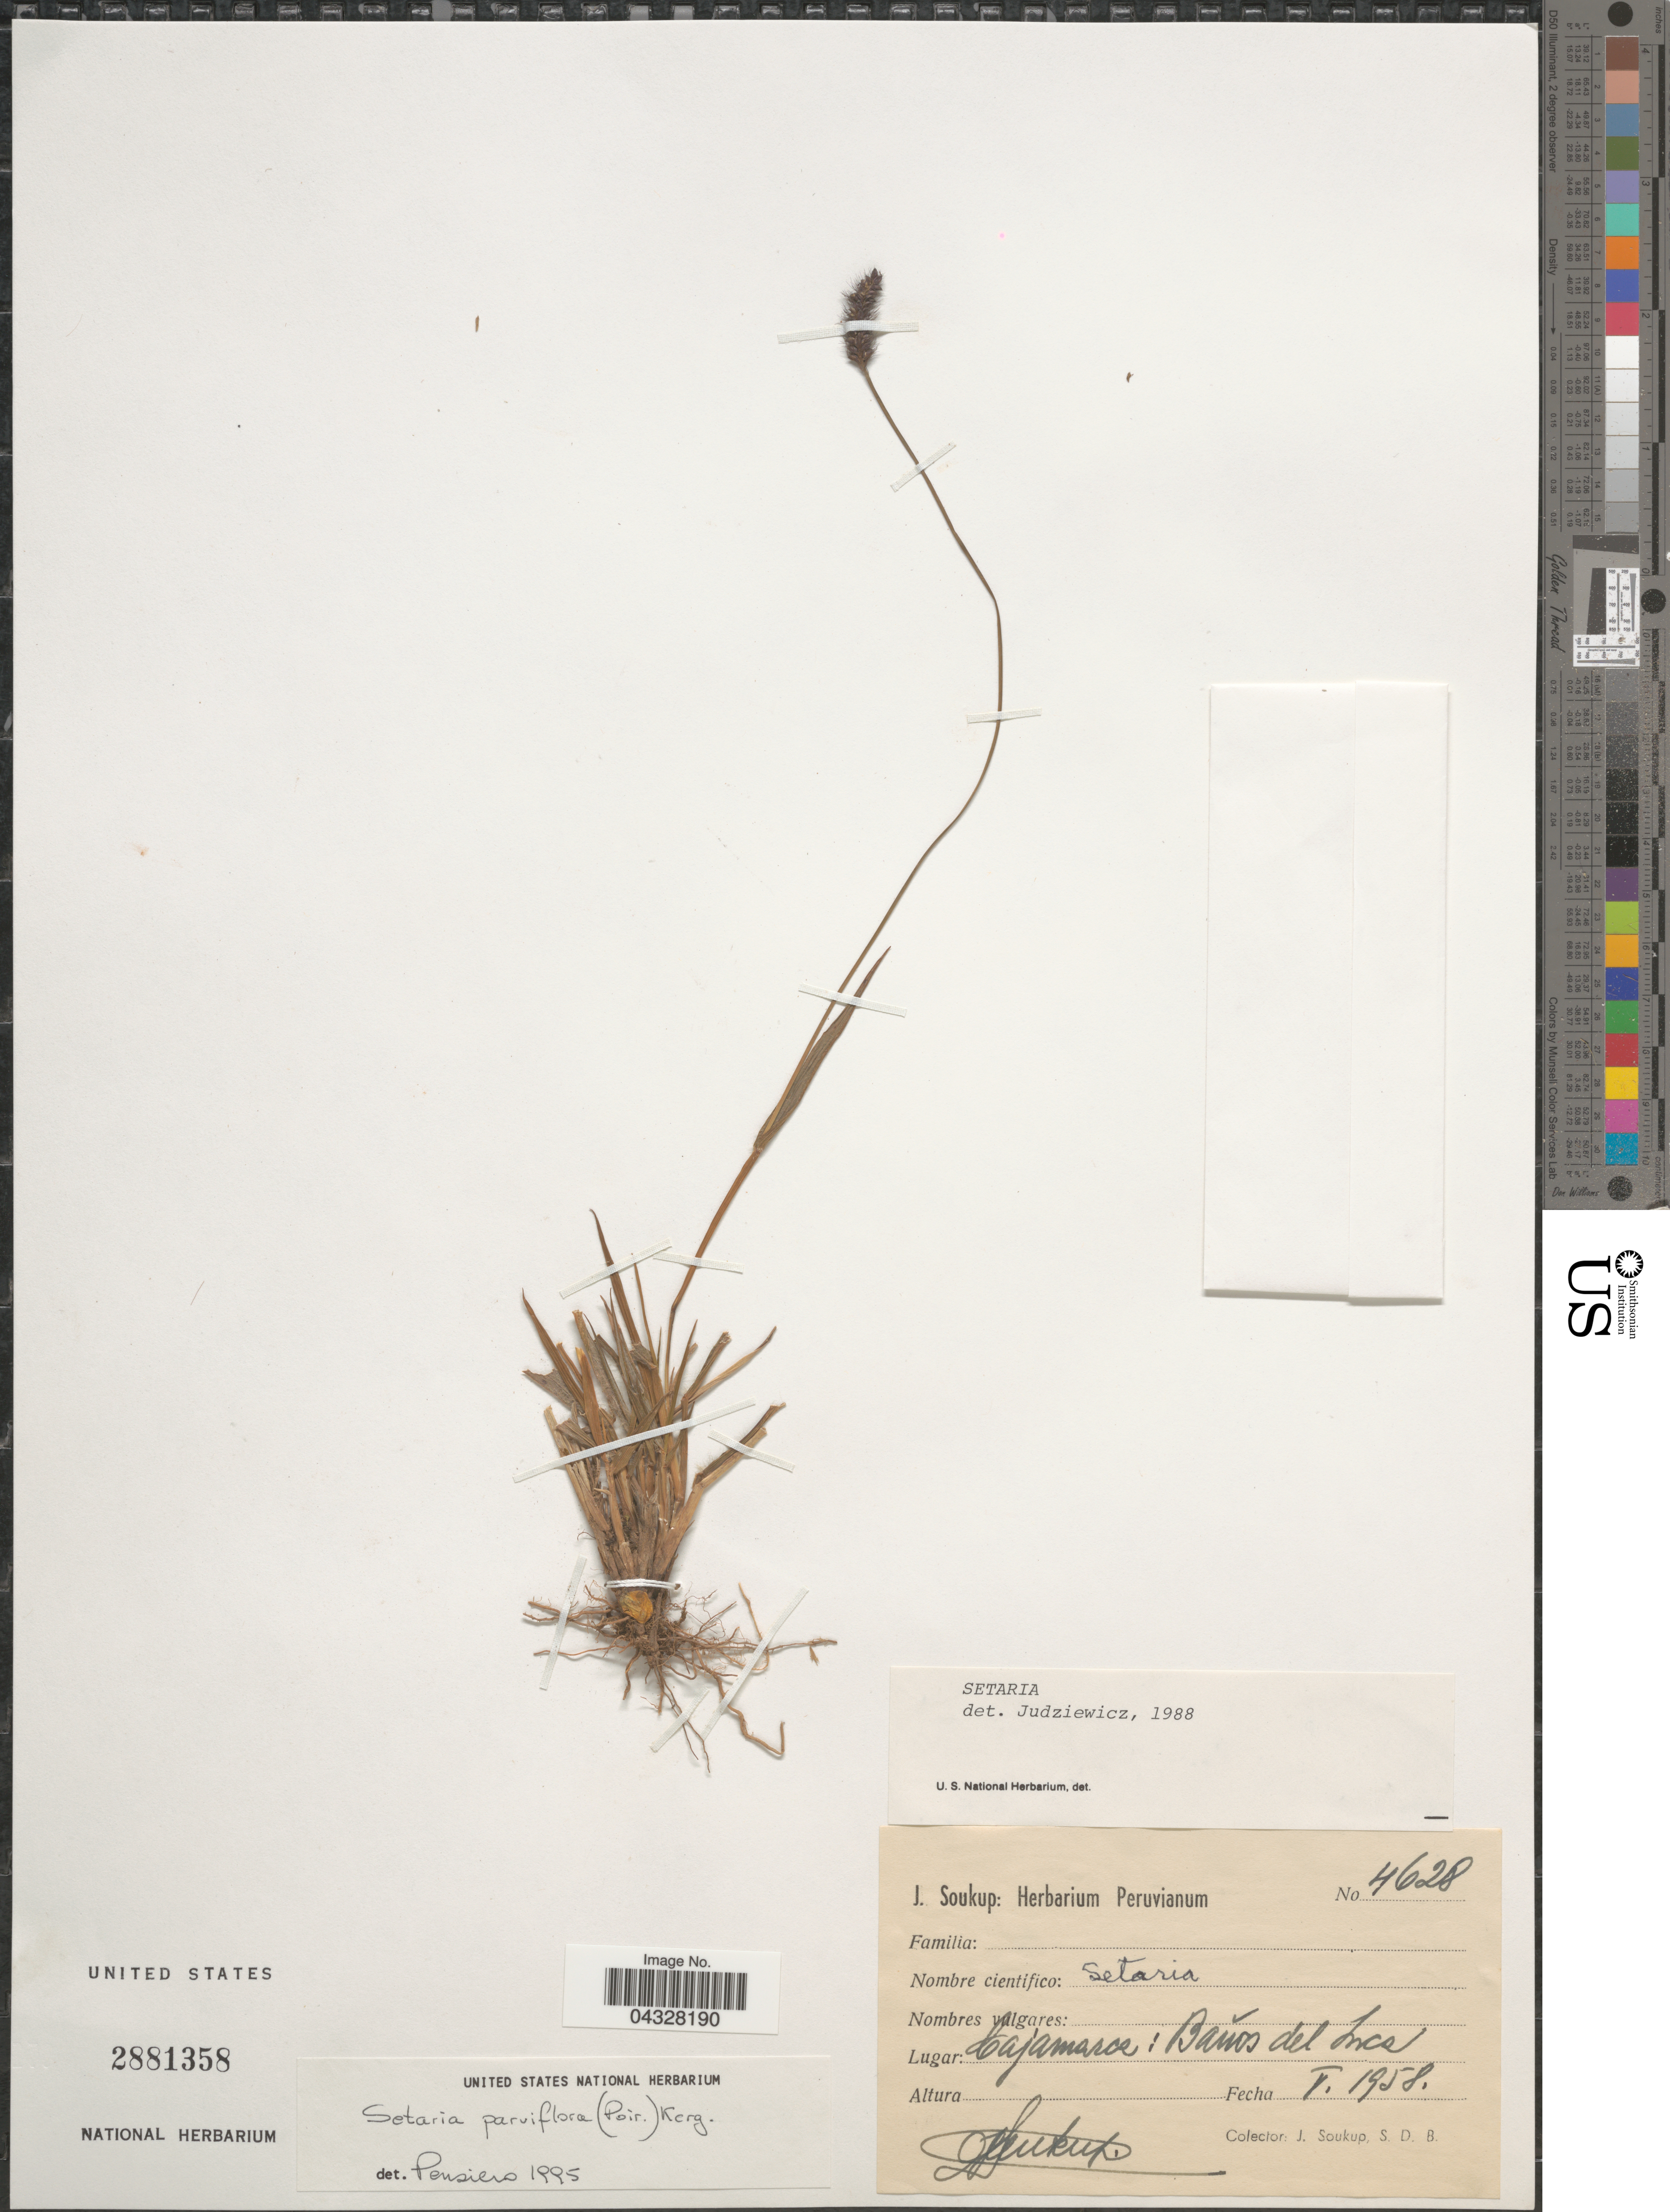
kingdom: Plantae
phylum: Tracheophyta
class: Liliopsida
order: Poales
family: Poaceae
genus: Setaria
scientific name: Setaria parviflora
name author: (Poir.) Kerguélen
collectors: J. Soukup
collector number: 4628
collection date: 1958-05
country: Peru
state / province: Cajamarca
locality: Baños del Inca.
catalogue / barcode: US 2881358